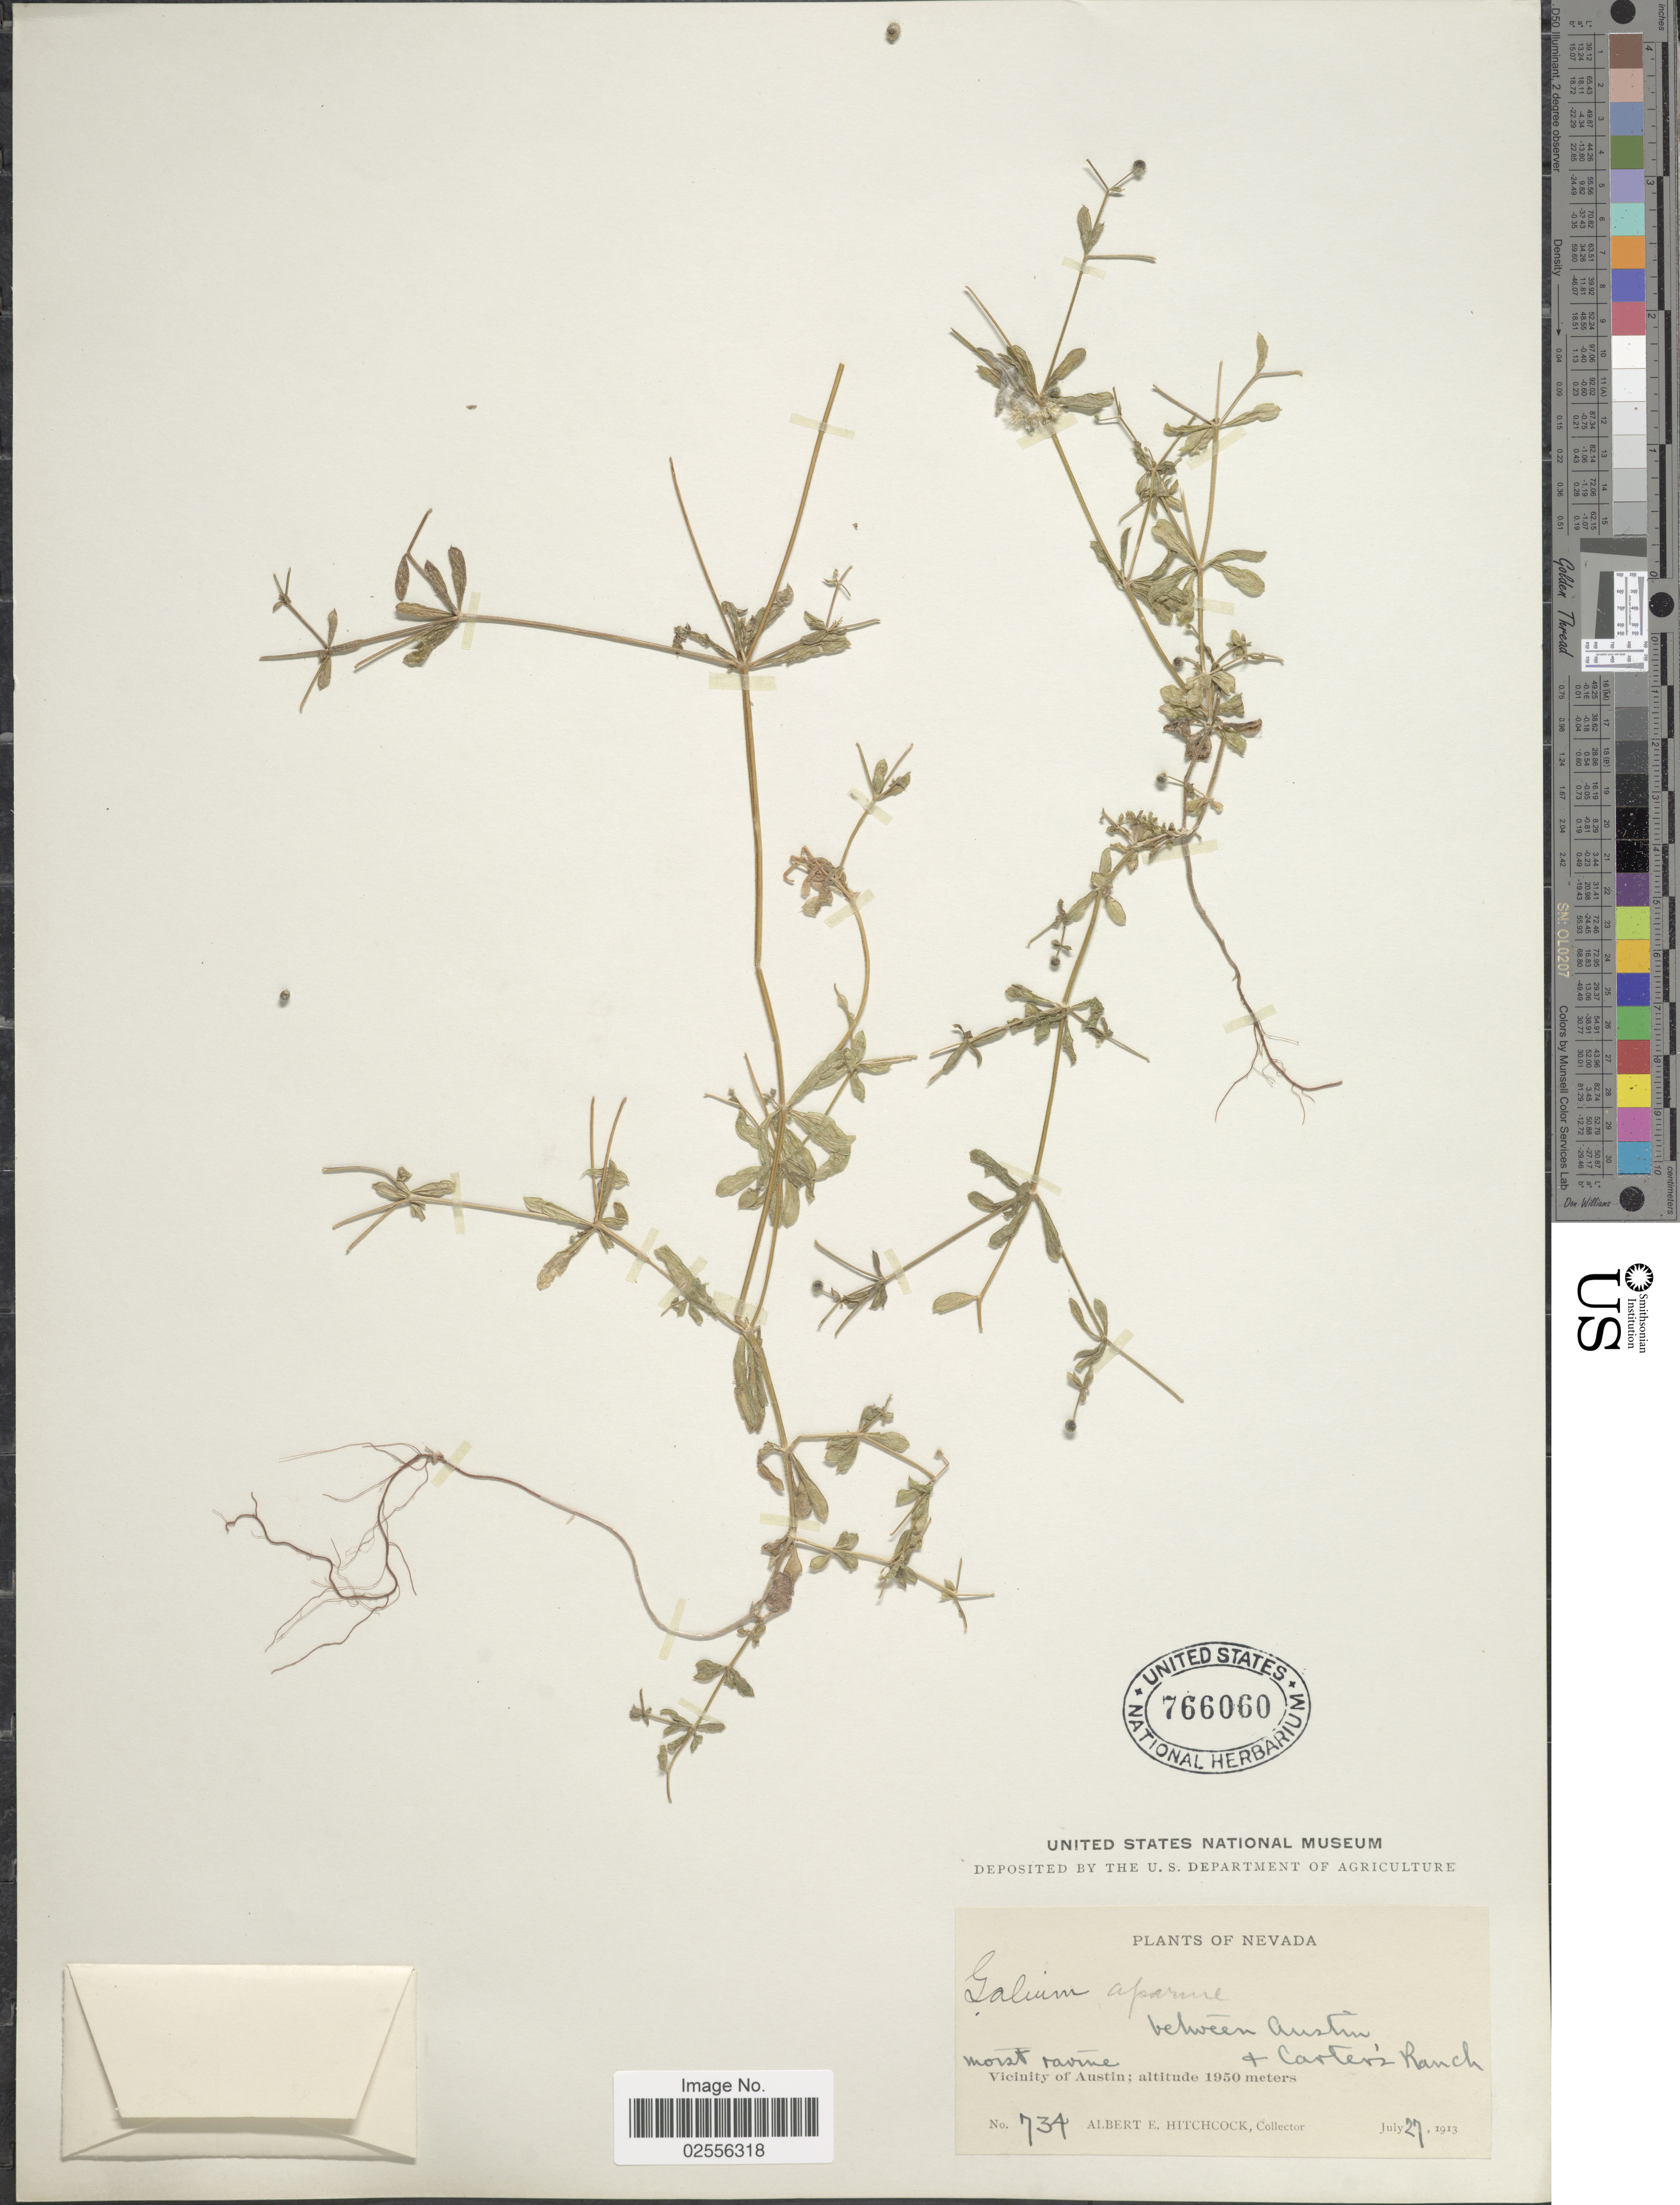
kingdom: Plantae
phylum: Tracheophyta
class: Magnoliopsida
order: Gentianales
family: Rubiaceae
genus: Galium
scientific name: Galium aparine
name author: L.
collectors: A. Hitchcock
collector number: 734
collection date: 1913-07-27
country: United States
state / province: Nevada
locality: Between Austin & Carter's Ranch. Vicinity of Austin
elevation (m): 1950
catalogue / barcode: US 766060